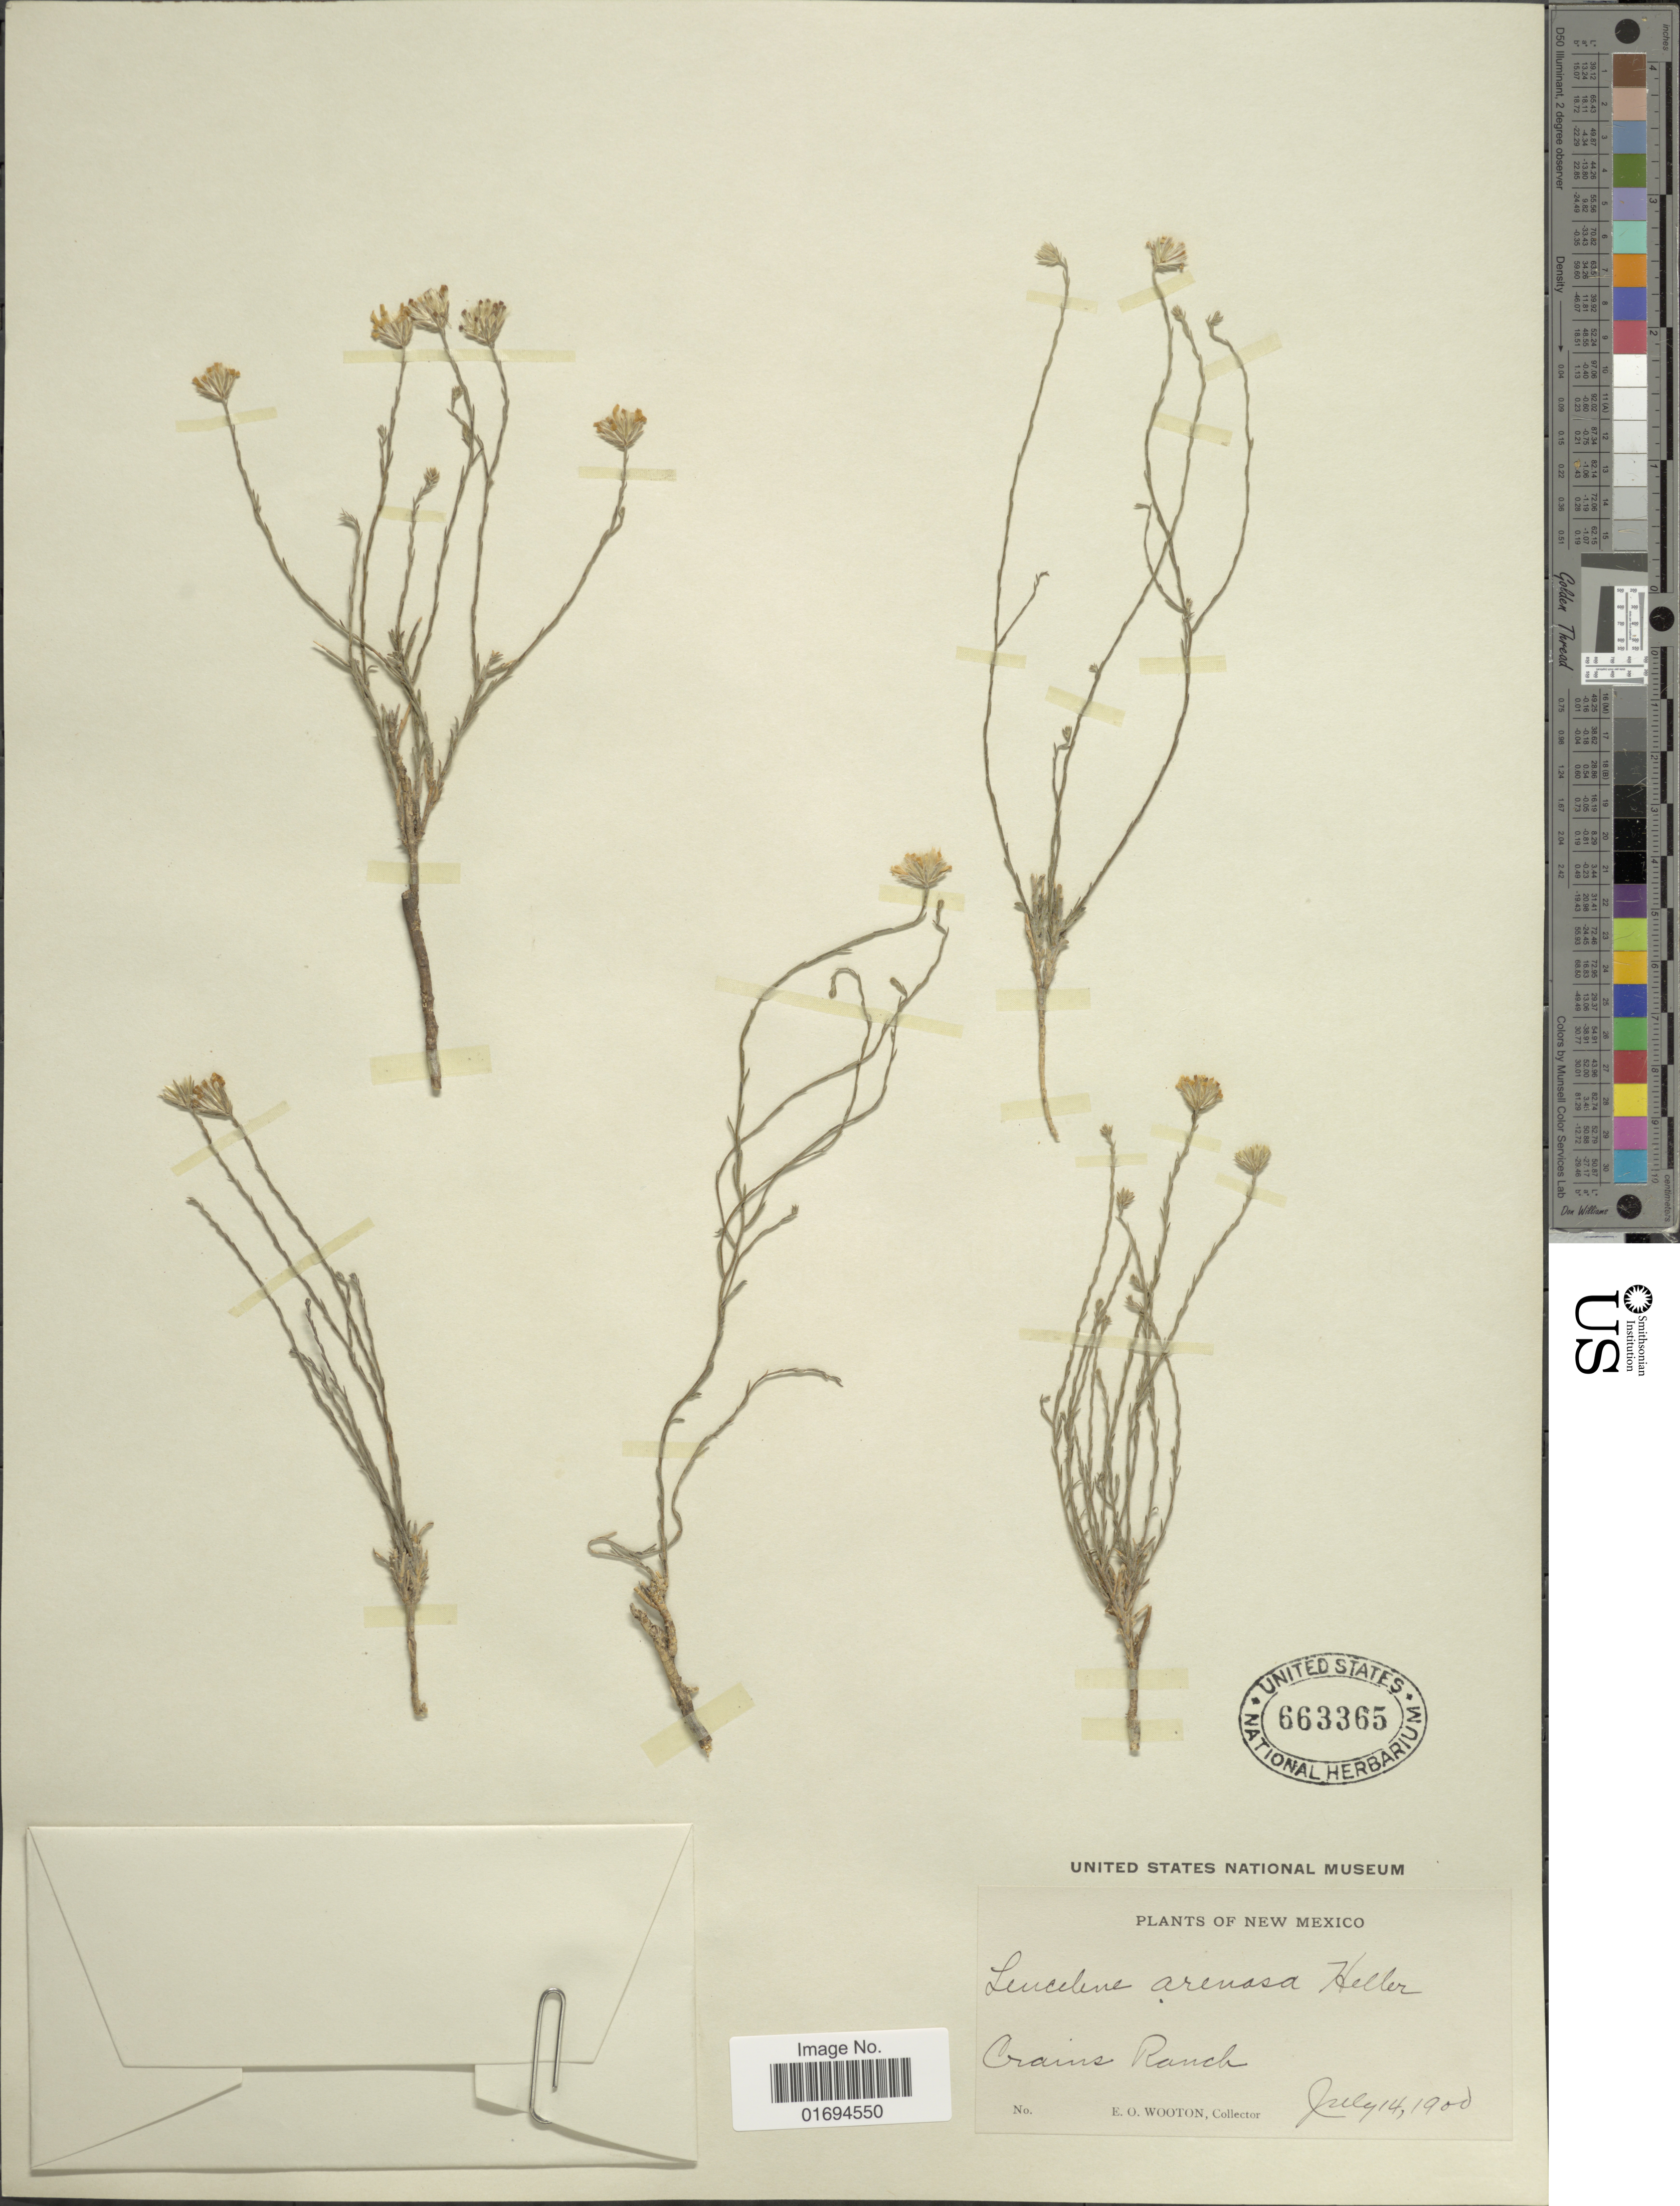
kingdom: Plantae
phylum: Tracheophyta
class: Magnoliopsida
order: Asterales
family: Asteraceae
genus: Chaetopappa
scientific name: Chaetopappa ericoides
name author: (Torr.) G.L. Nesom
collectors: E. O. Wooton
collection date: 1900-07-14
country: United States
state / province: New Mexico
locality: Crains Ranch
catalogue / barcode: US 663365